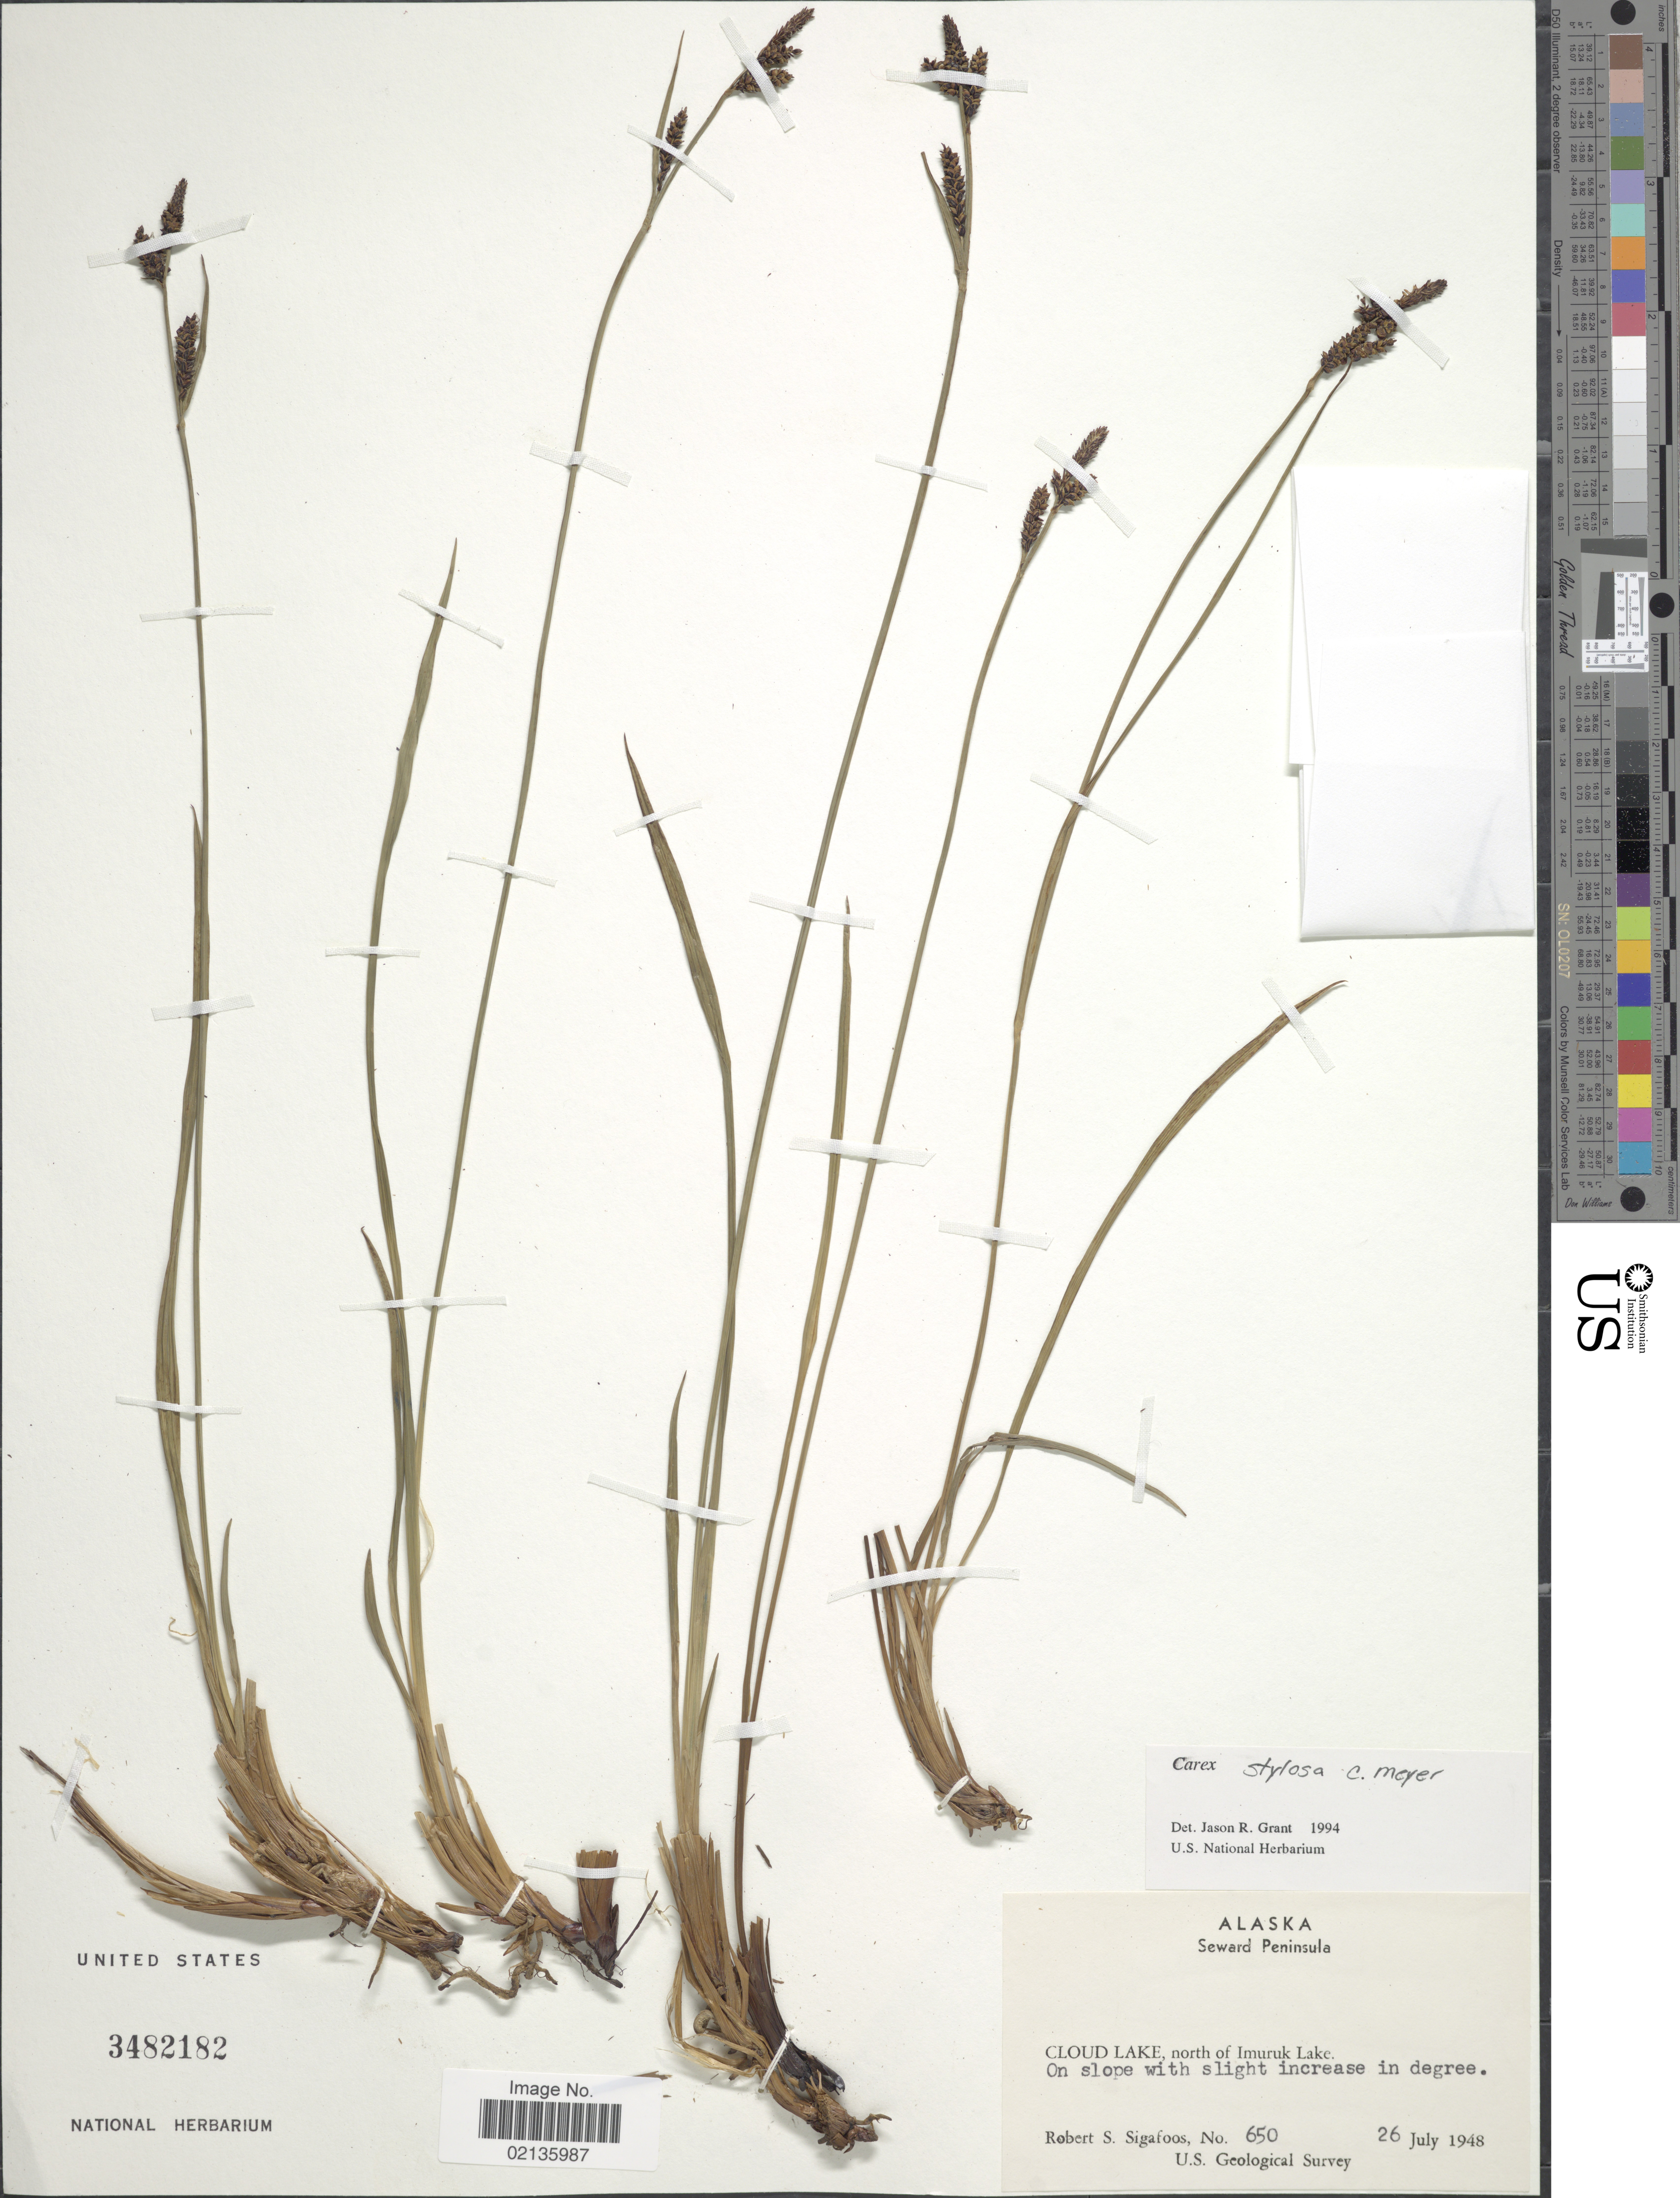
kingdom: Plantae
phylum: Tracheophyta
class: Liliopsida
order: Poales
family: Cyperaceae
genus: Carex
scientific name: Carex stylosa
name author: C.A. Mey.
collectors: R. Sigafoos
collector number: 650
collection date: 1948-07-26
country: United States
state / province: Alaska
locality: Seward Peninsula, Cloud Lake, north of Imuruk Lake.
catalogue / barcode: US 3482182